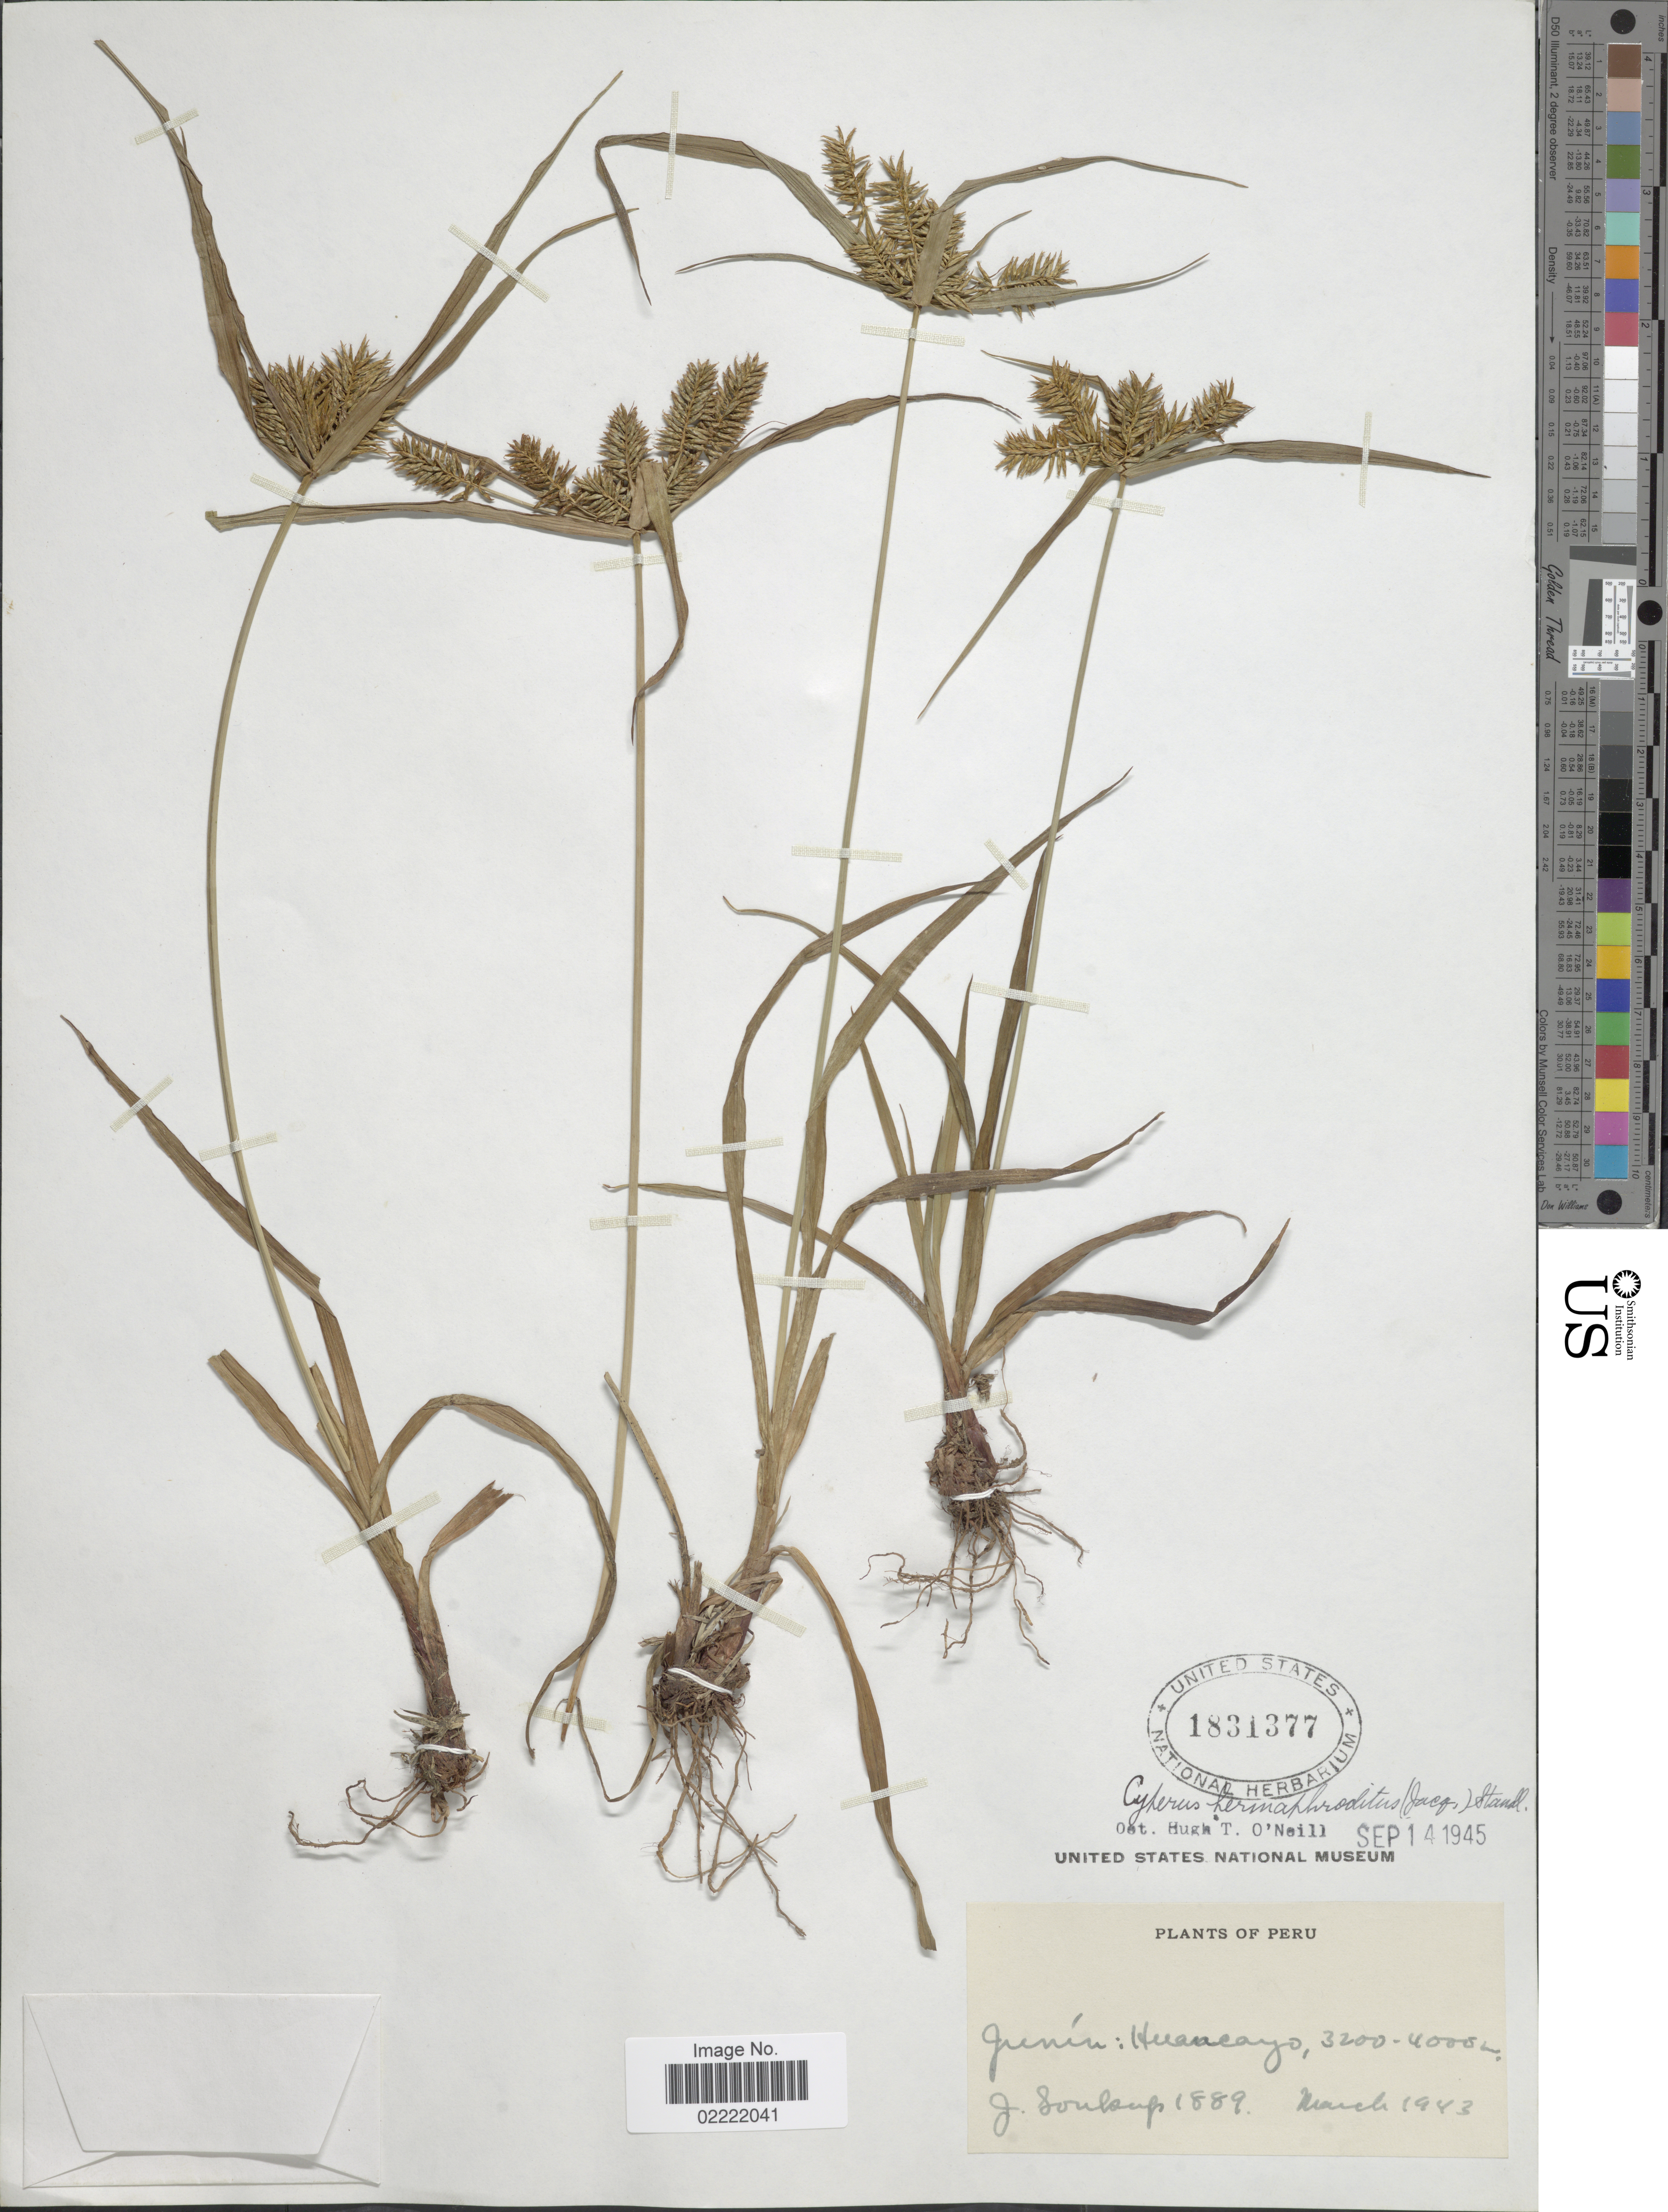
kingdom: Plantae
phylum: Tracheophyta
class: Liliopsida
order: Poales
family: Cyperaceae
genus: Cyperus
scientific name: Cyperus hermaphroditus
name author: (Jacq.) Standl.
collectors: J. Soukup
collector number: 1889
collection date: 1943-03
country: Peru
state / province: Junín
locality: Huancayo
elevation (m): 3200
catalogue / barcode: US 1831377